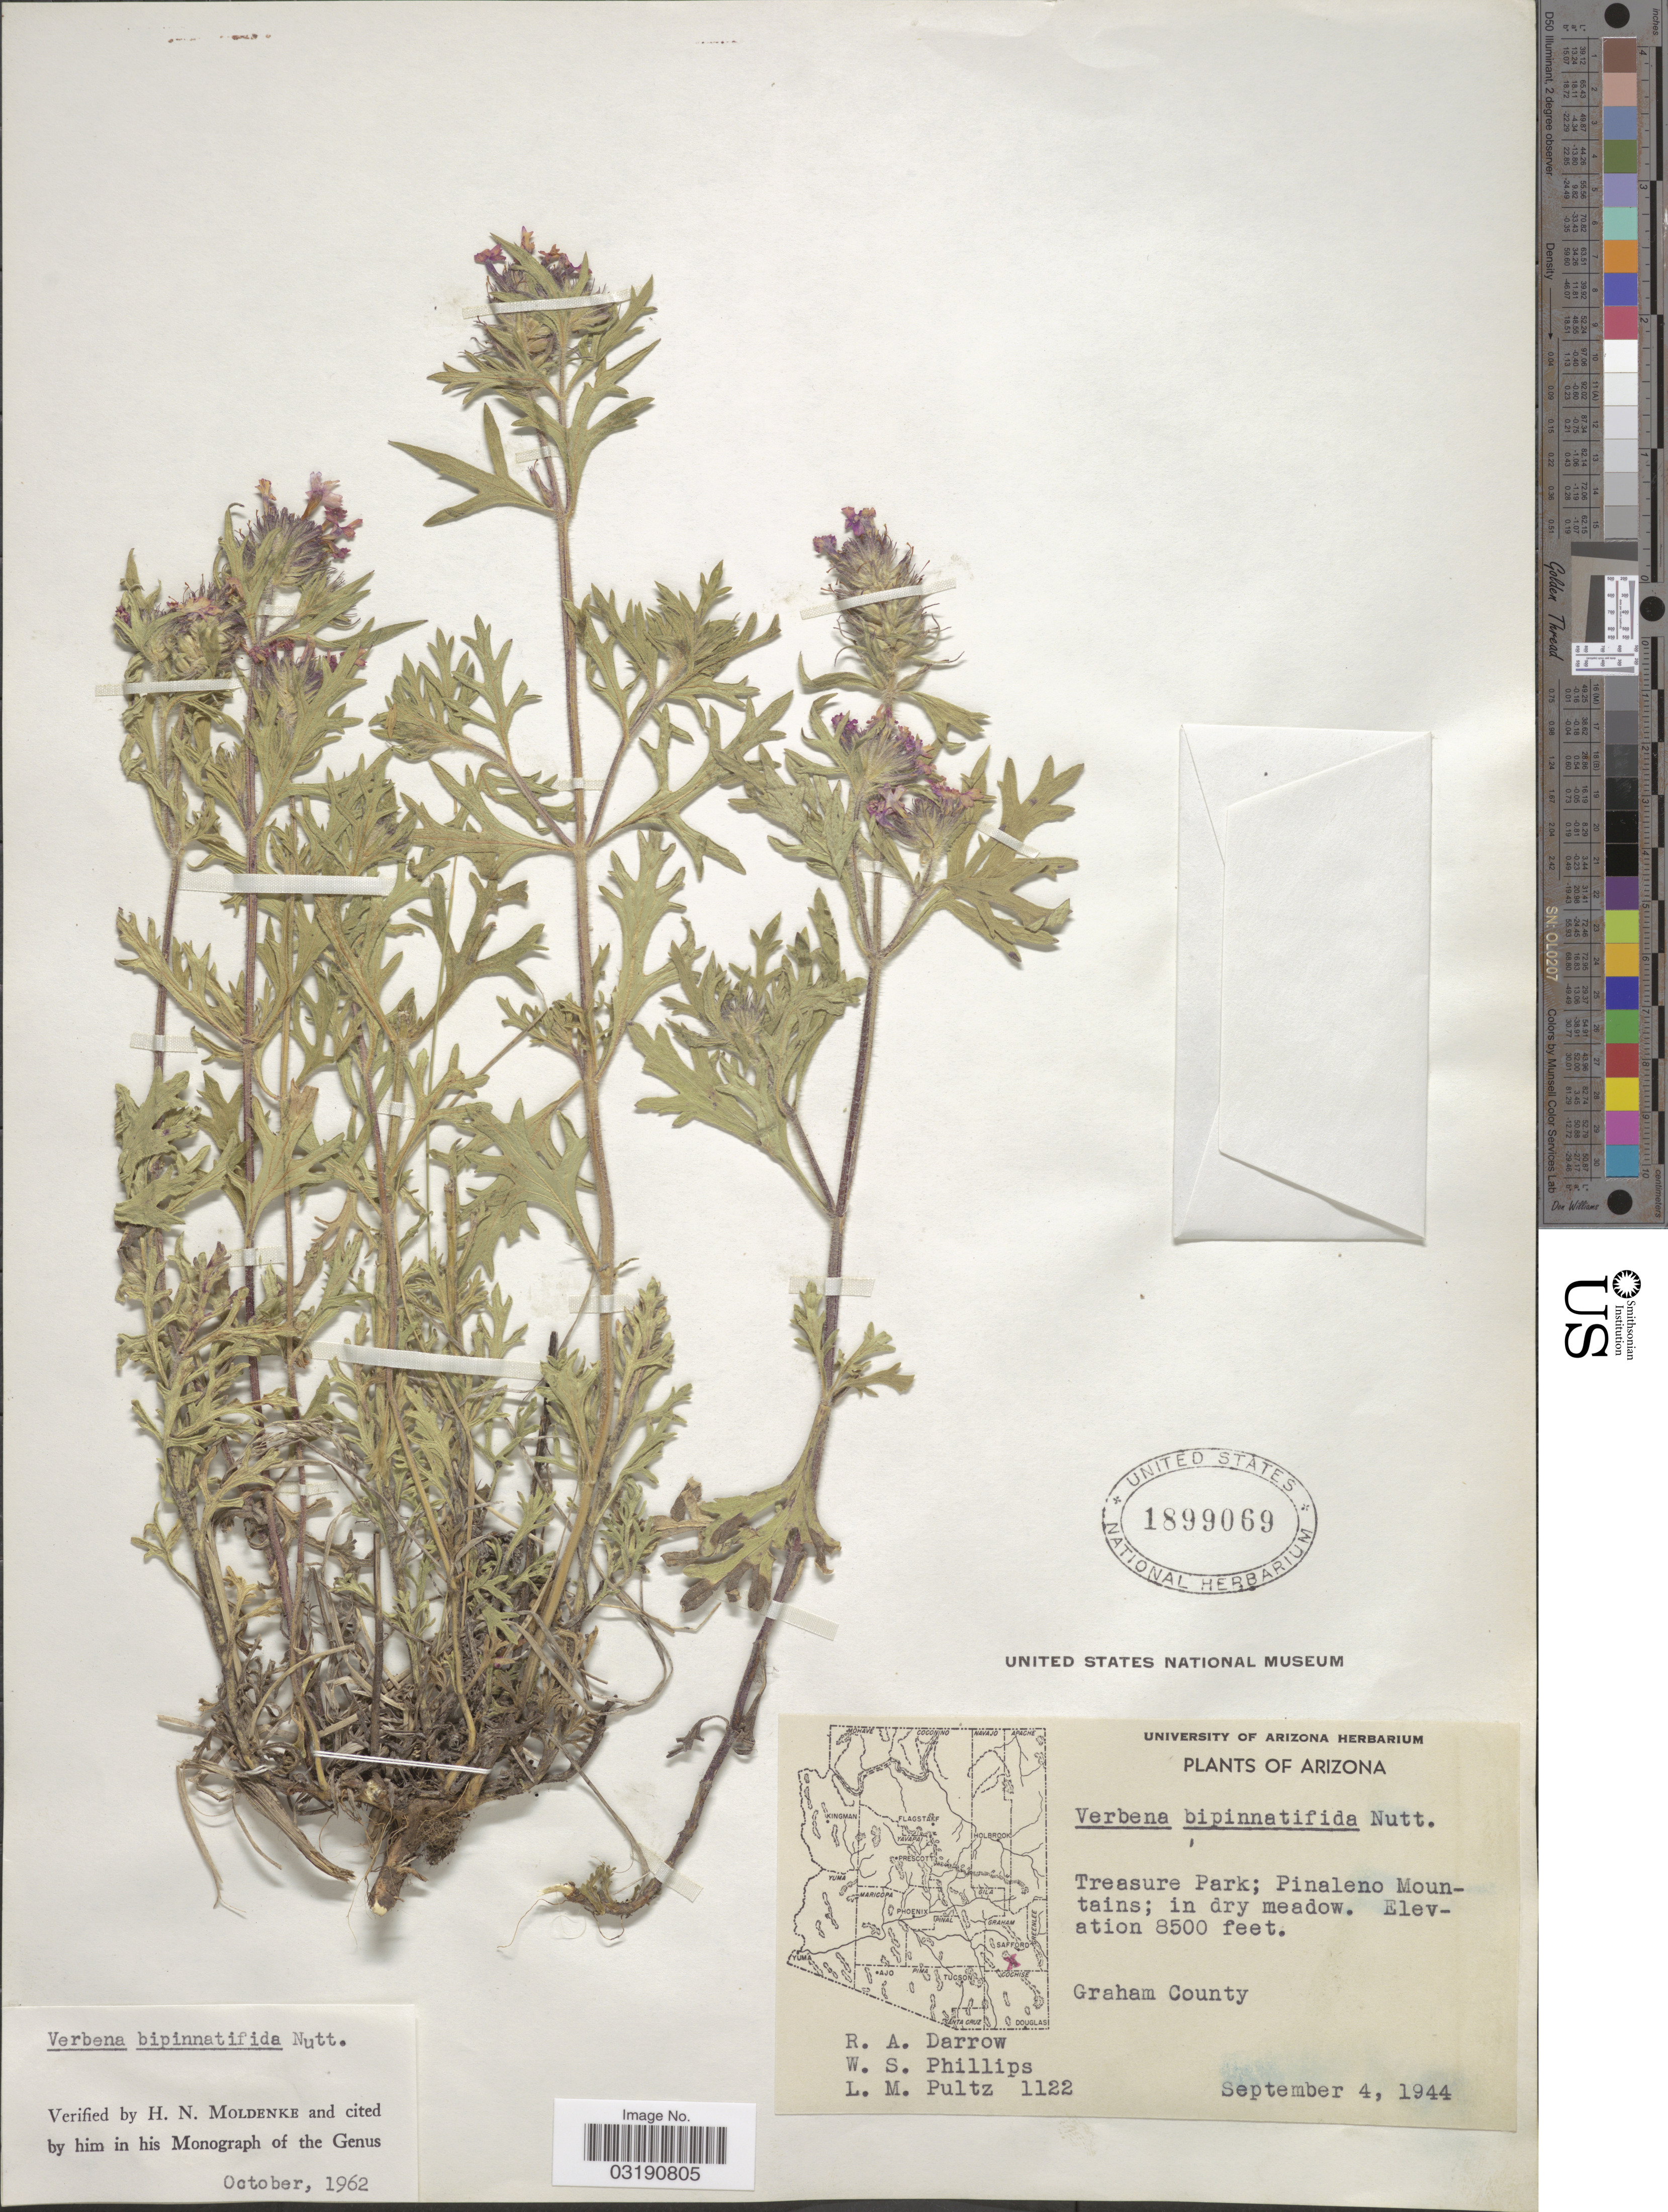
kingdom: Plantae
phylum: Tracheophyta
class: Magnoliopsida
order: Lamiales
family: Verbenaceae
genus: Verbena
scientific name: Verbena bipinnatifida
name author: (Schauer) Nutt.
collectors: R. A. Darrow, W. S. Phillips & L. Pultz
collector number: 1122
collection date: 1944-09-04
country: United States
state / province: Arizona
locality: Treassure Park; Pinaleno Mountains. Graham County.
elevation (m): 2591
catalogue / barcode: US 1899069